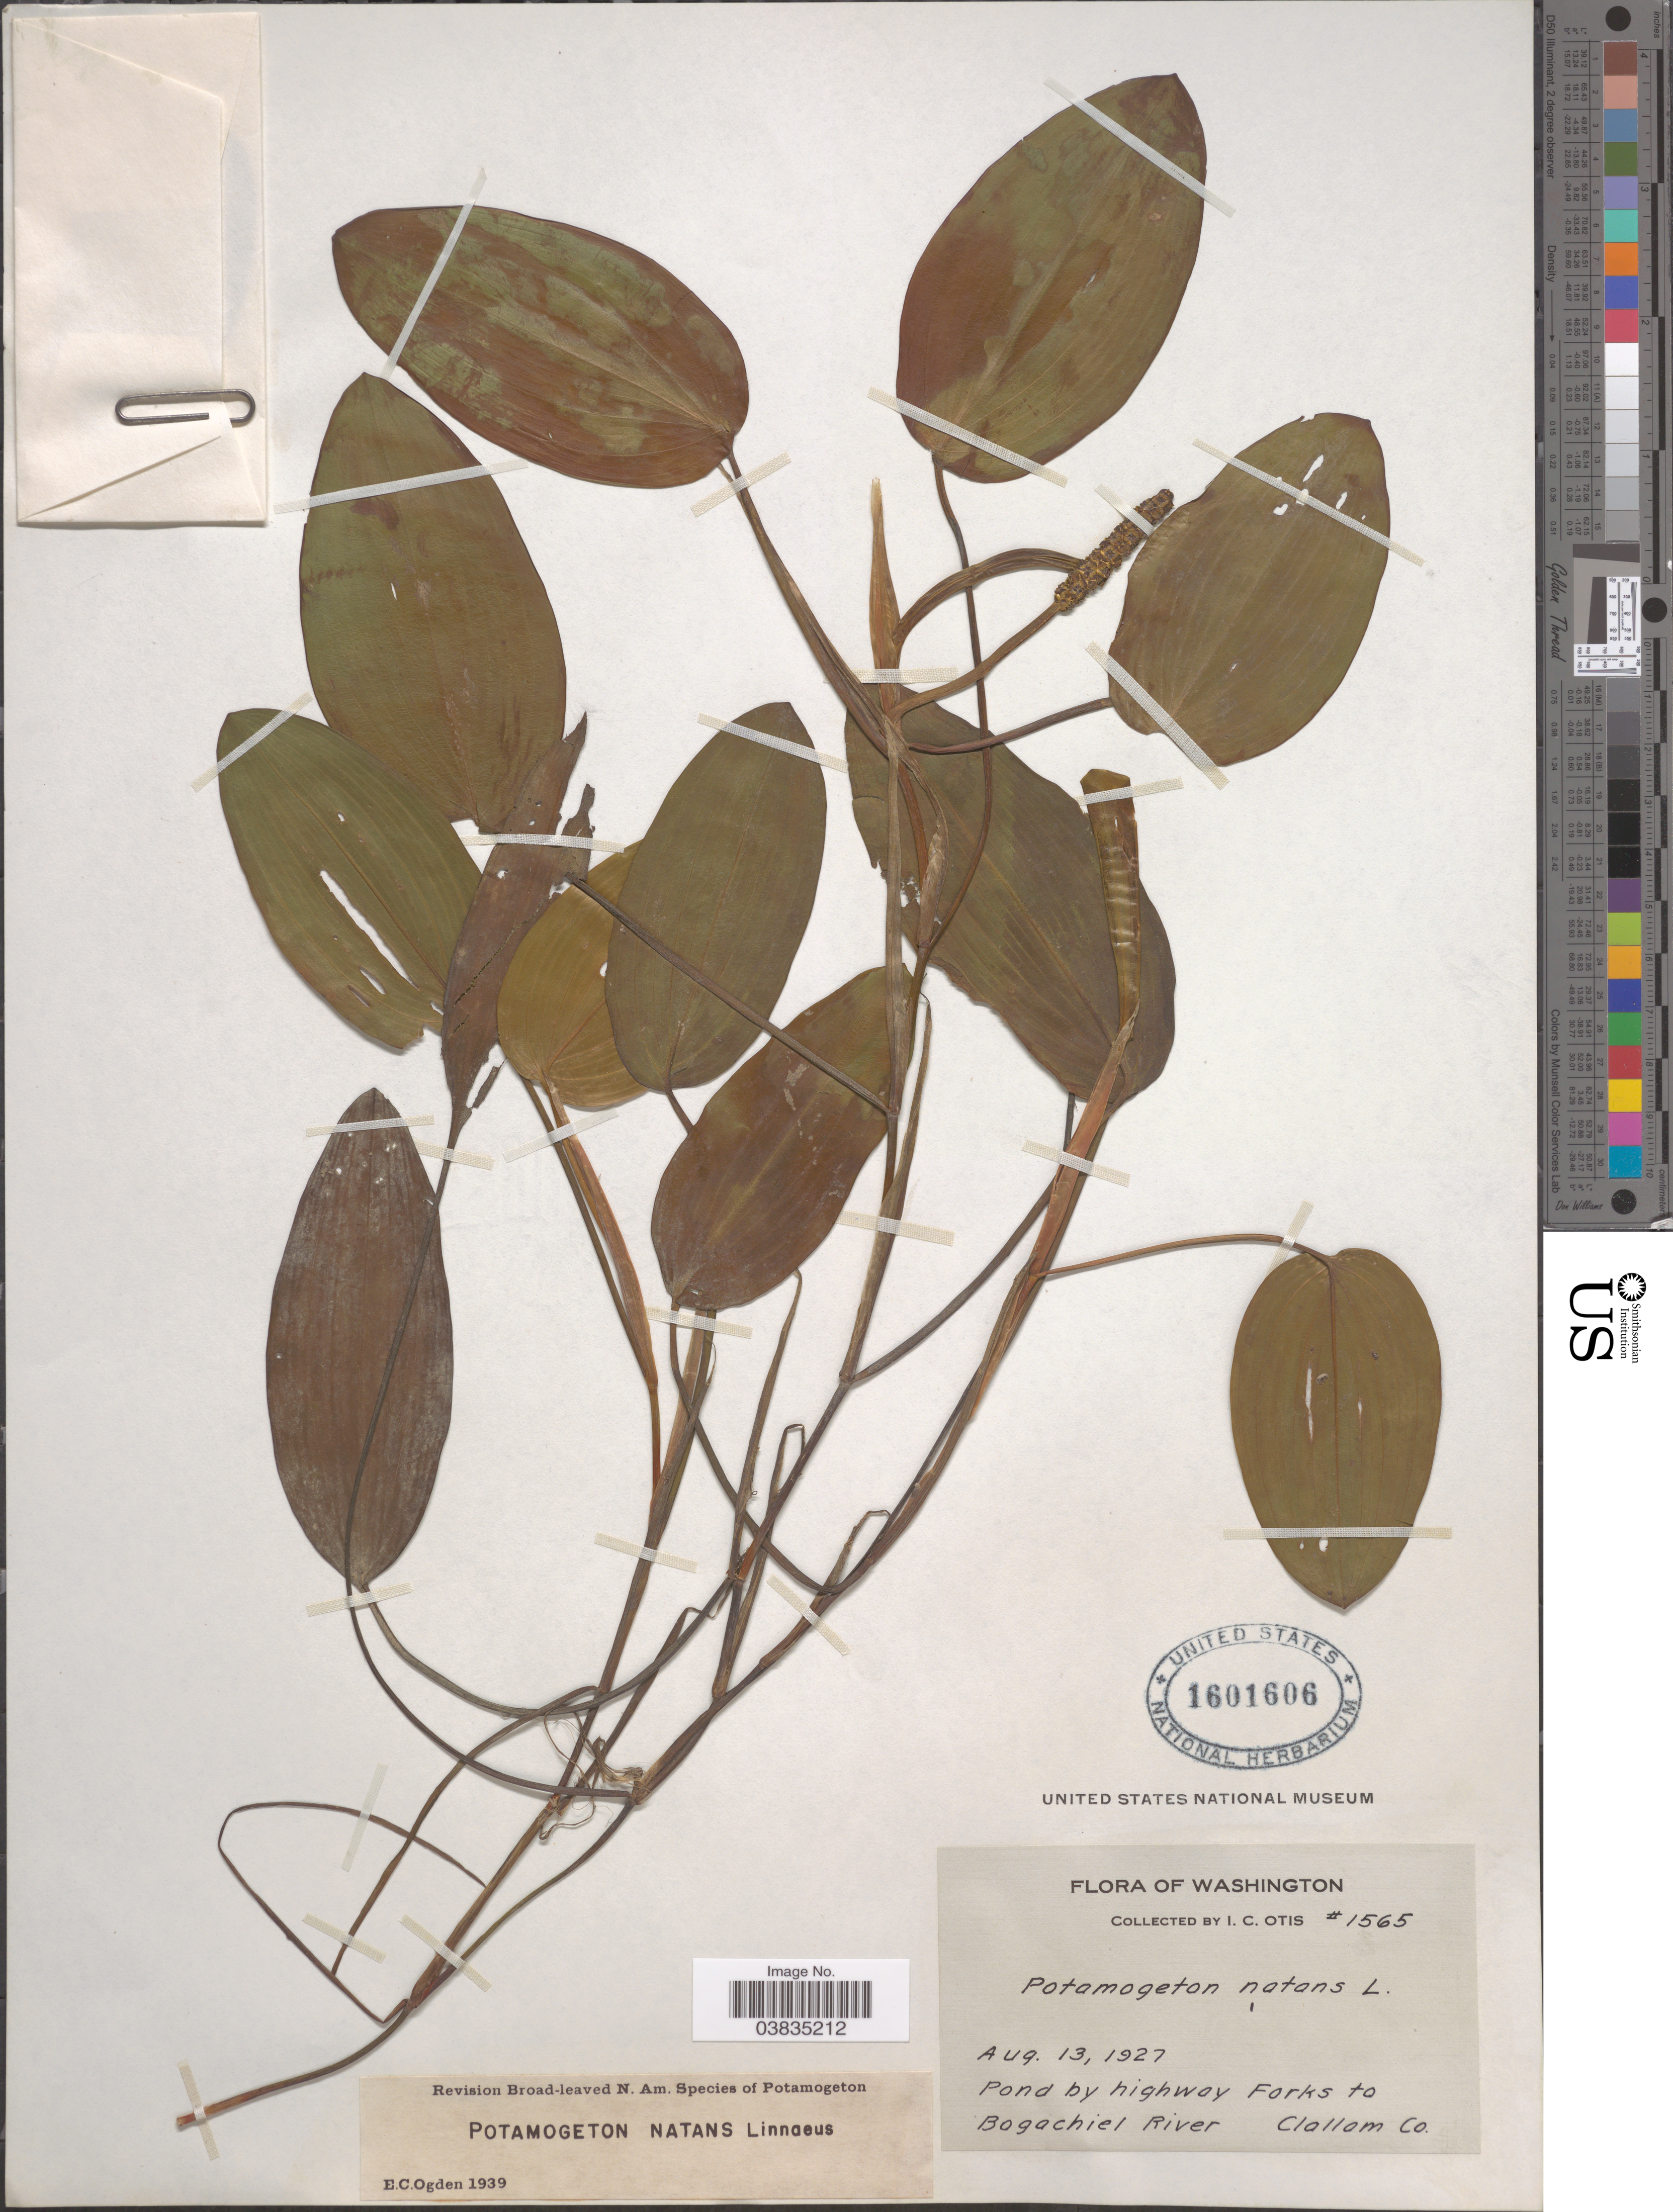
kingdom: Plantae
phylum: Tracheophyta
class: Liliopsida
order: Alismatales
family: Potamogetonaceae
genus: Potamogeton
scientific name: Potamogeton natans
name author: L.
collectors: I. C. Otis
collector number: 1565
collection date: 1927-08-13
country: United States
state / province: Washington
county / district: Clallam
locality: By highway Forks to Bogachiel River, Clallam Co.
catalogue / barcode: US 1601606